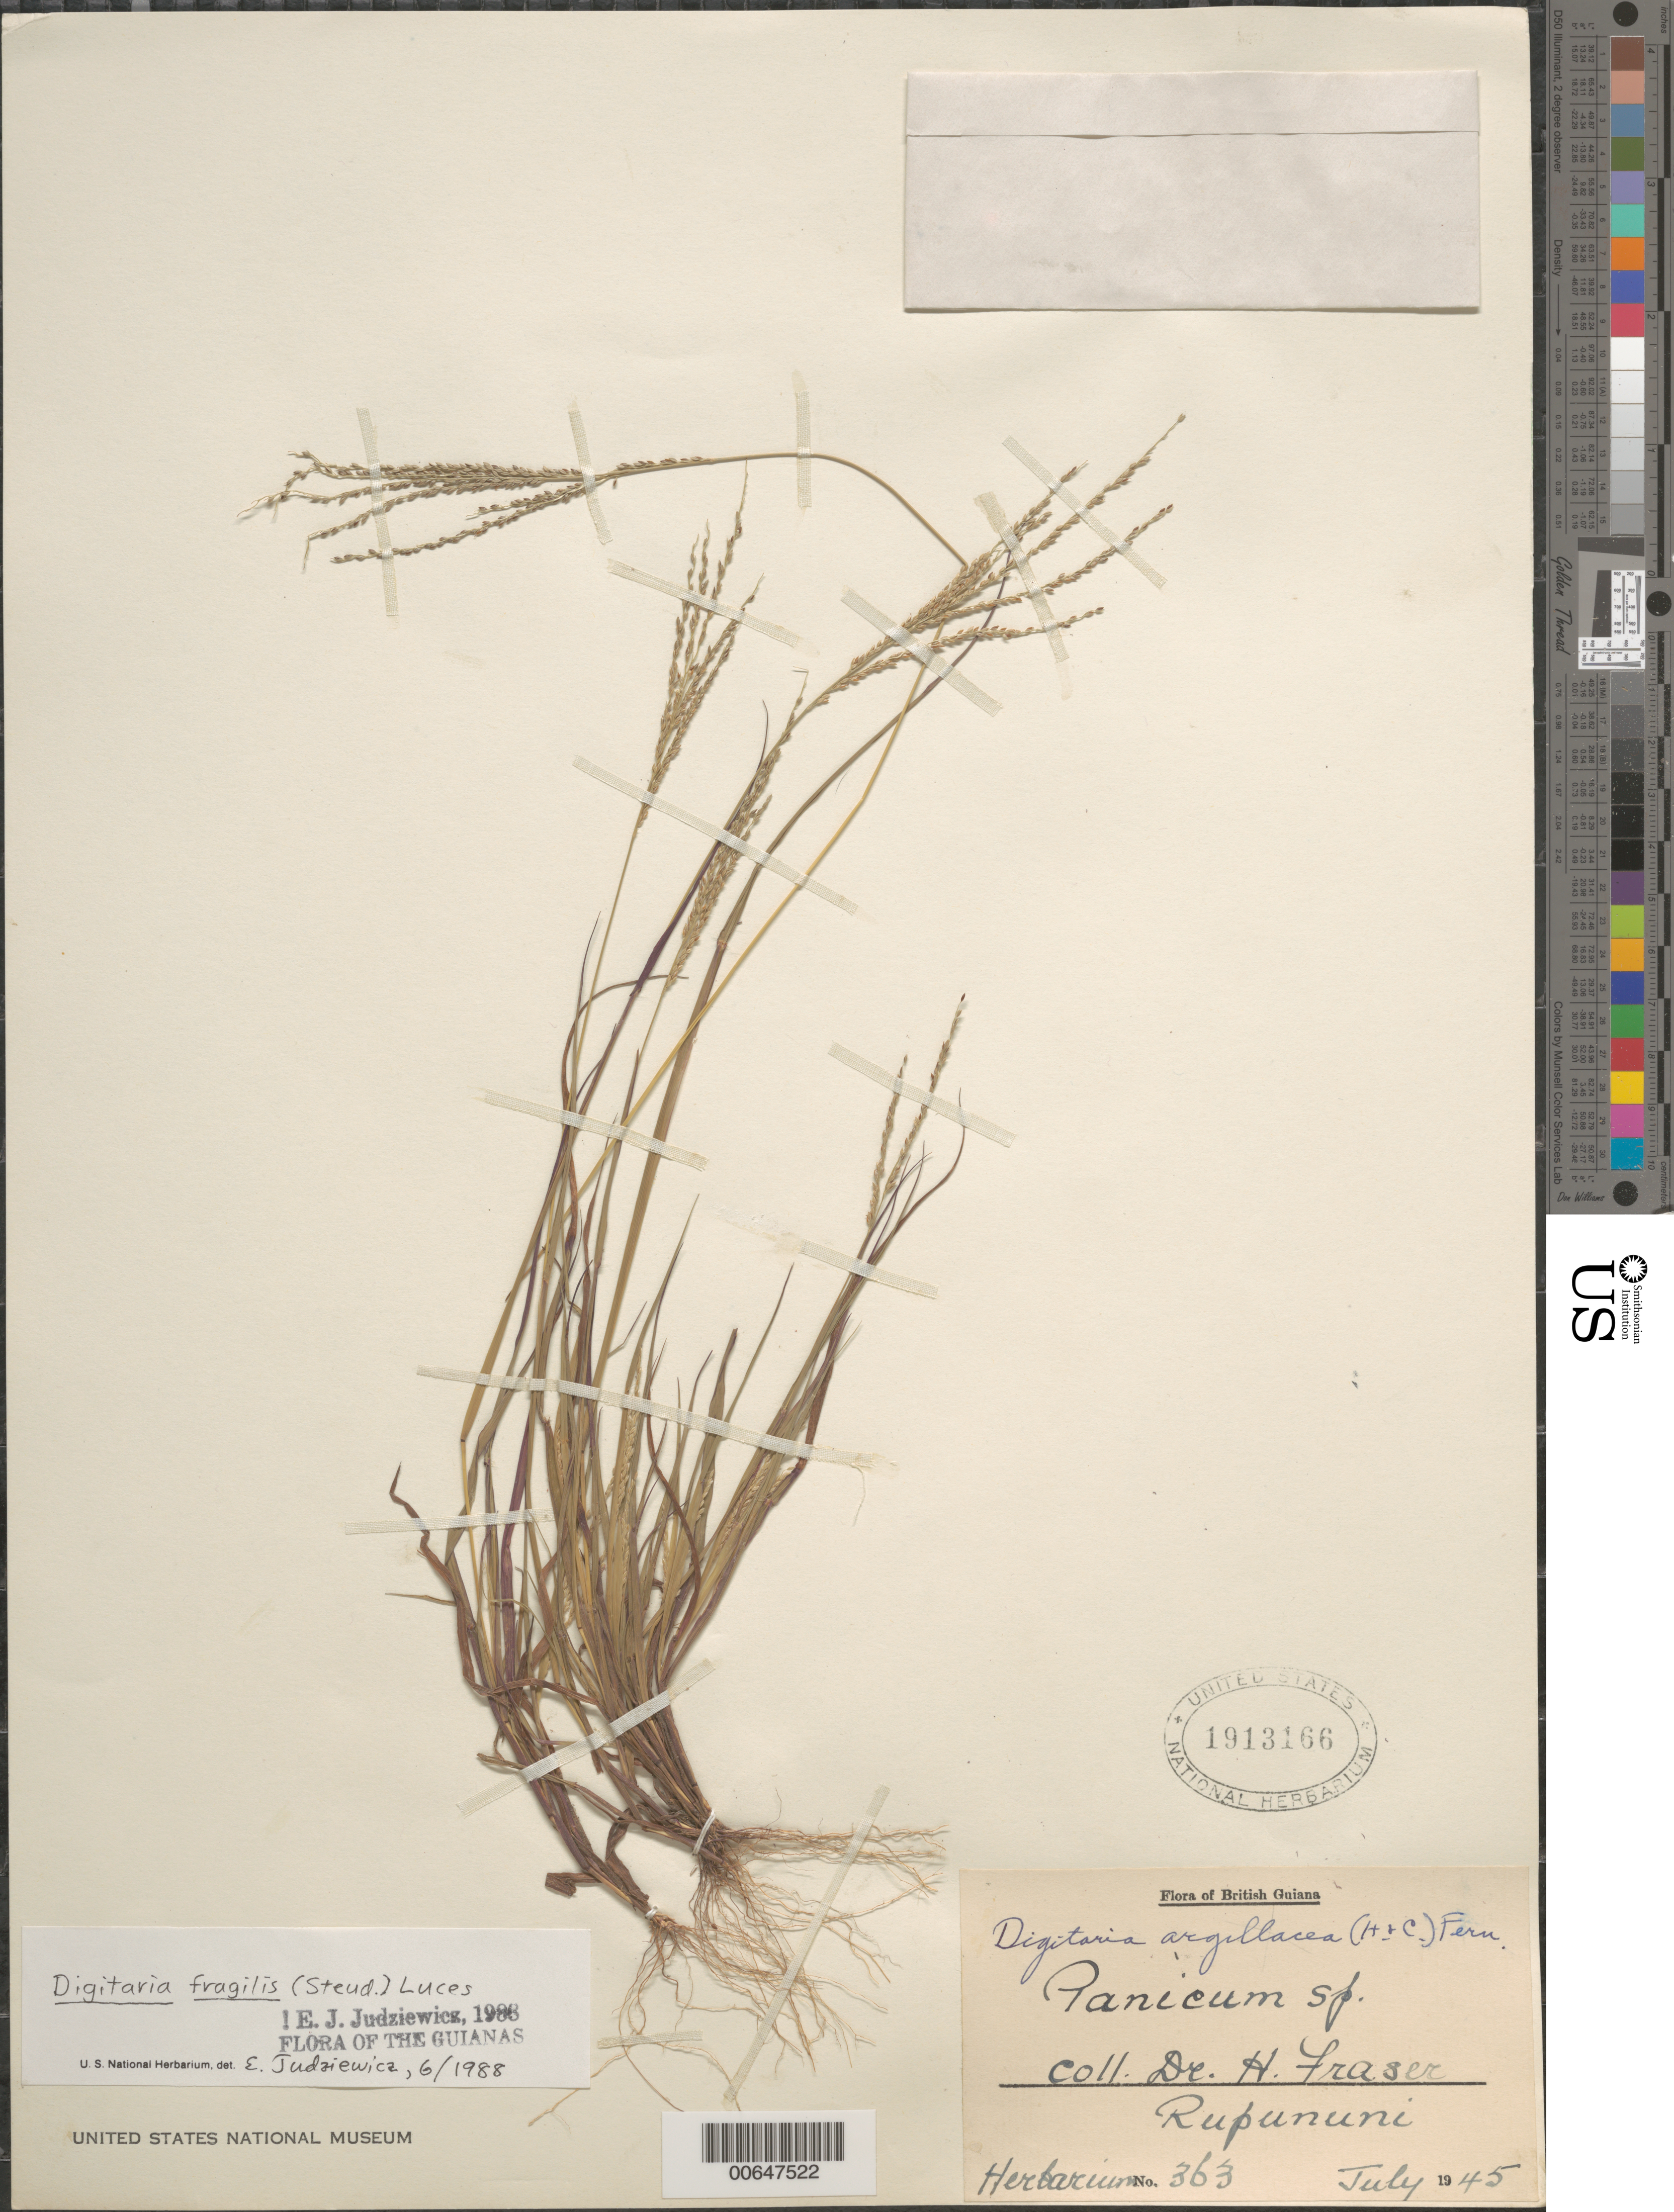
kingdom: Plantae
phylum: Tracheophyta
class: Liliopsida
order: Poales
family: Poaceae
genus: Digitaria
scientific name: Digitaria fragilis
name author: (Steud.) Luces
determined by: Judziewicz, E. J.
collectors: H. Fraser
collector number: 363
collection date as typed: Jul-45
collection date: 1945-07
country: Guyana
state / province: U. Takutu-U. Essequibo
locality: Rupununi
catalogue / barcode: US 1913166